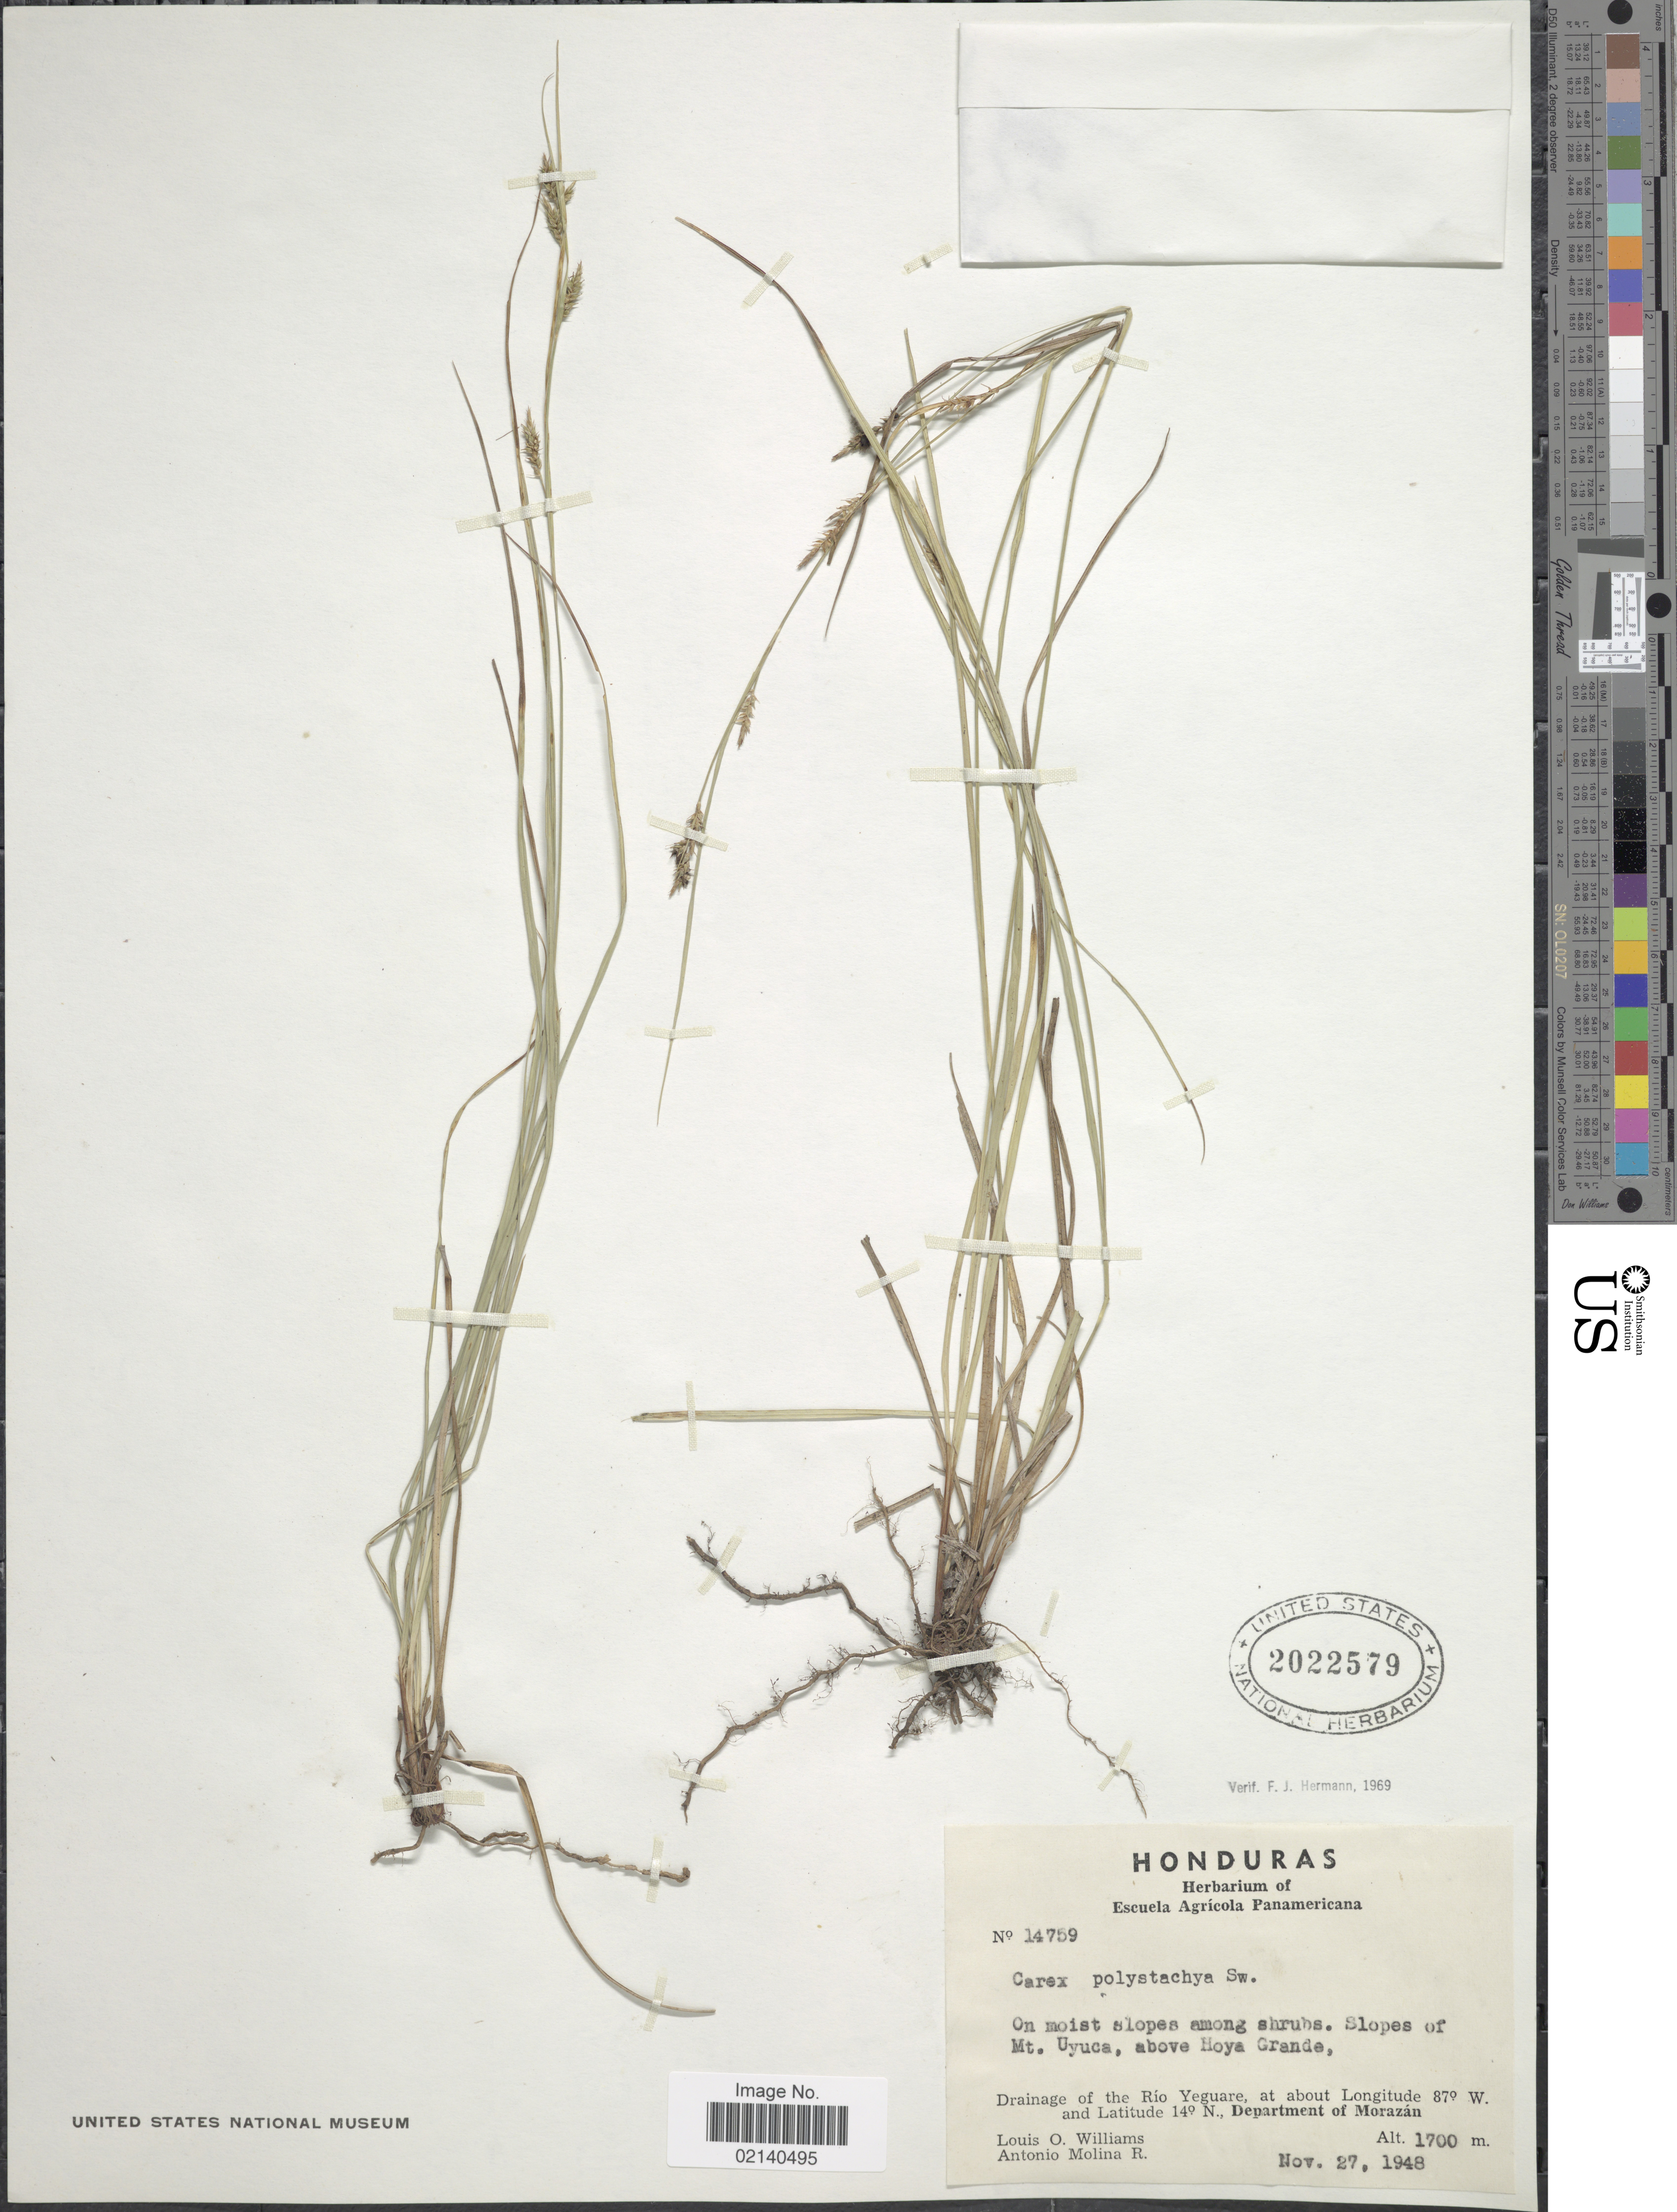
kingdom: Plantae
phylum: Tracheophyta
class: Liliopsida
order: Poales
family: Cyperaceae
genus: Carex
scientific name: Carex polystachya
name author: Sw. ex Wahlenb.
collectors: L. O. Williams & A. Molina R.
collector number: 14759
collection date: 1948-11-27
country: Honduras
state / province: Fco. Morazán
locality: On moist slopes among shrubs, slopes of Mt. Uyuca, above Hoya Grande, drainage of the Rio Yeguare, Department of Morazan.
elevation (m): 1700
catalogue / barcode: US 2022579